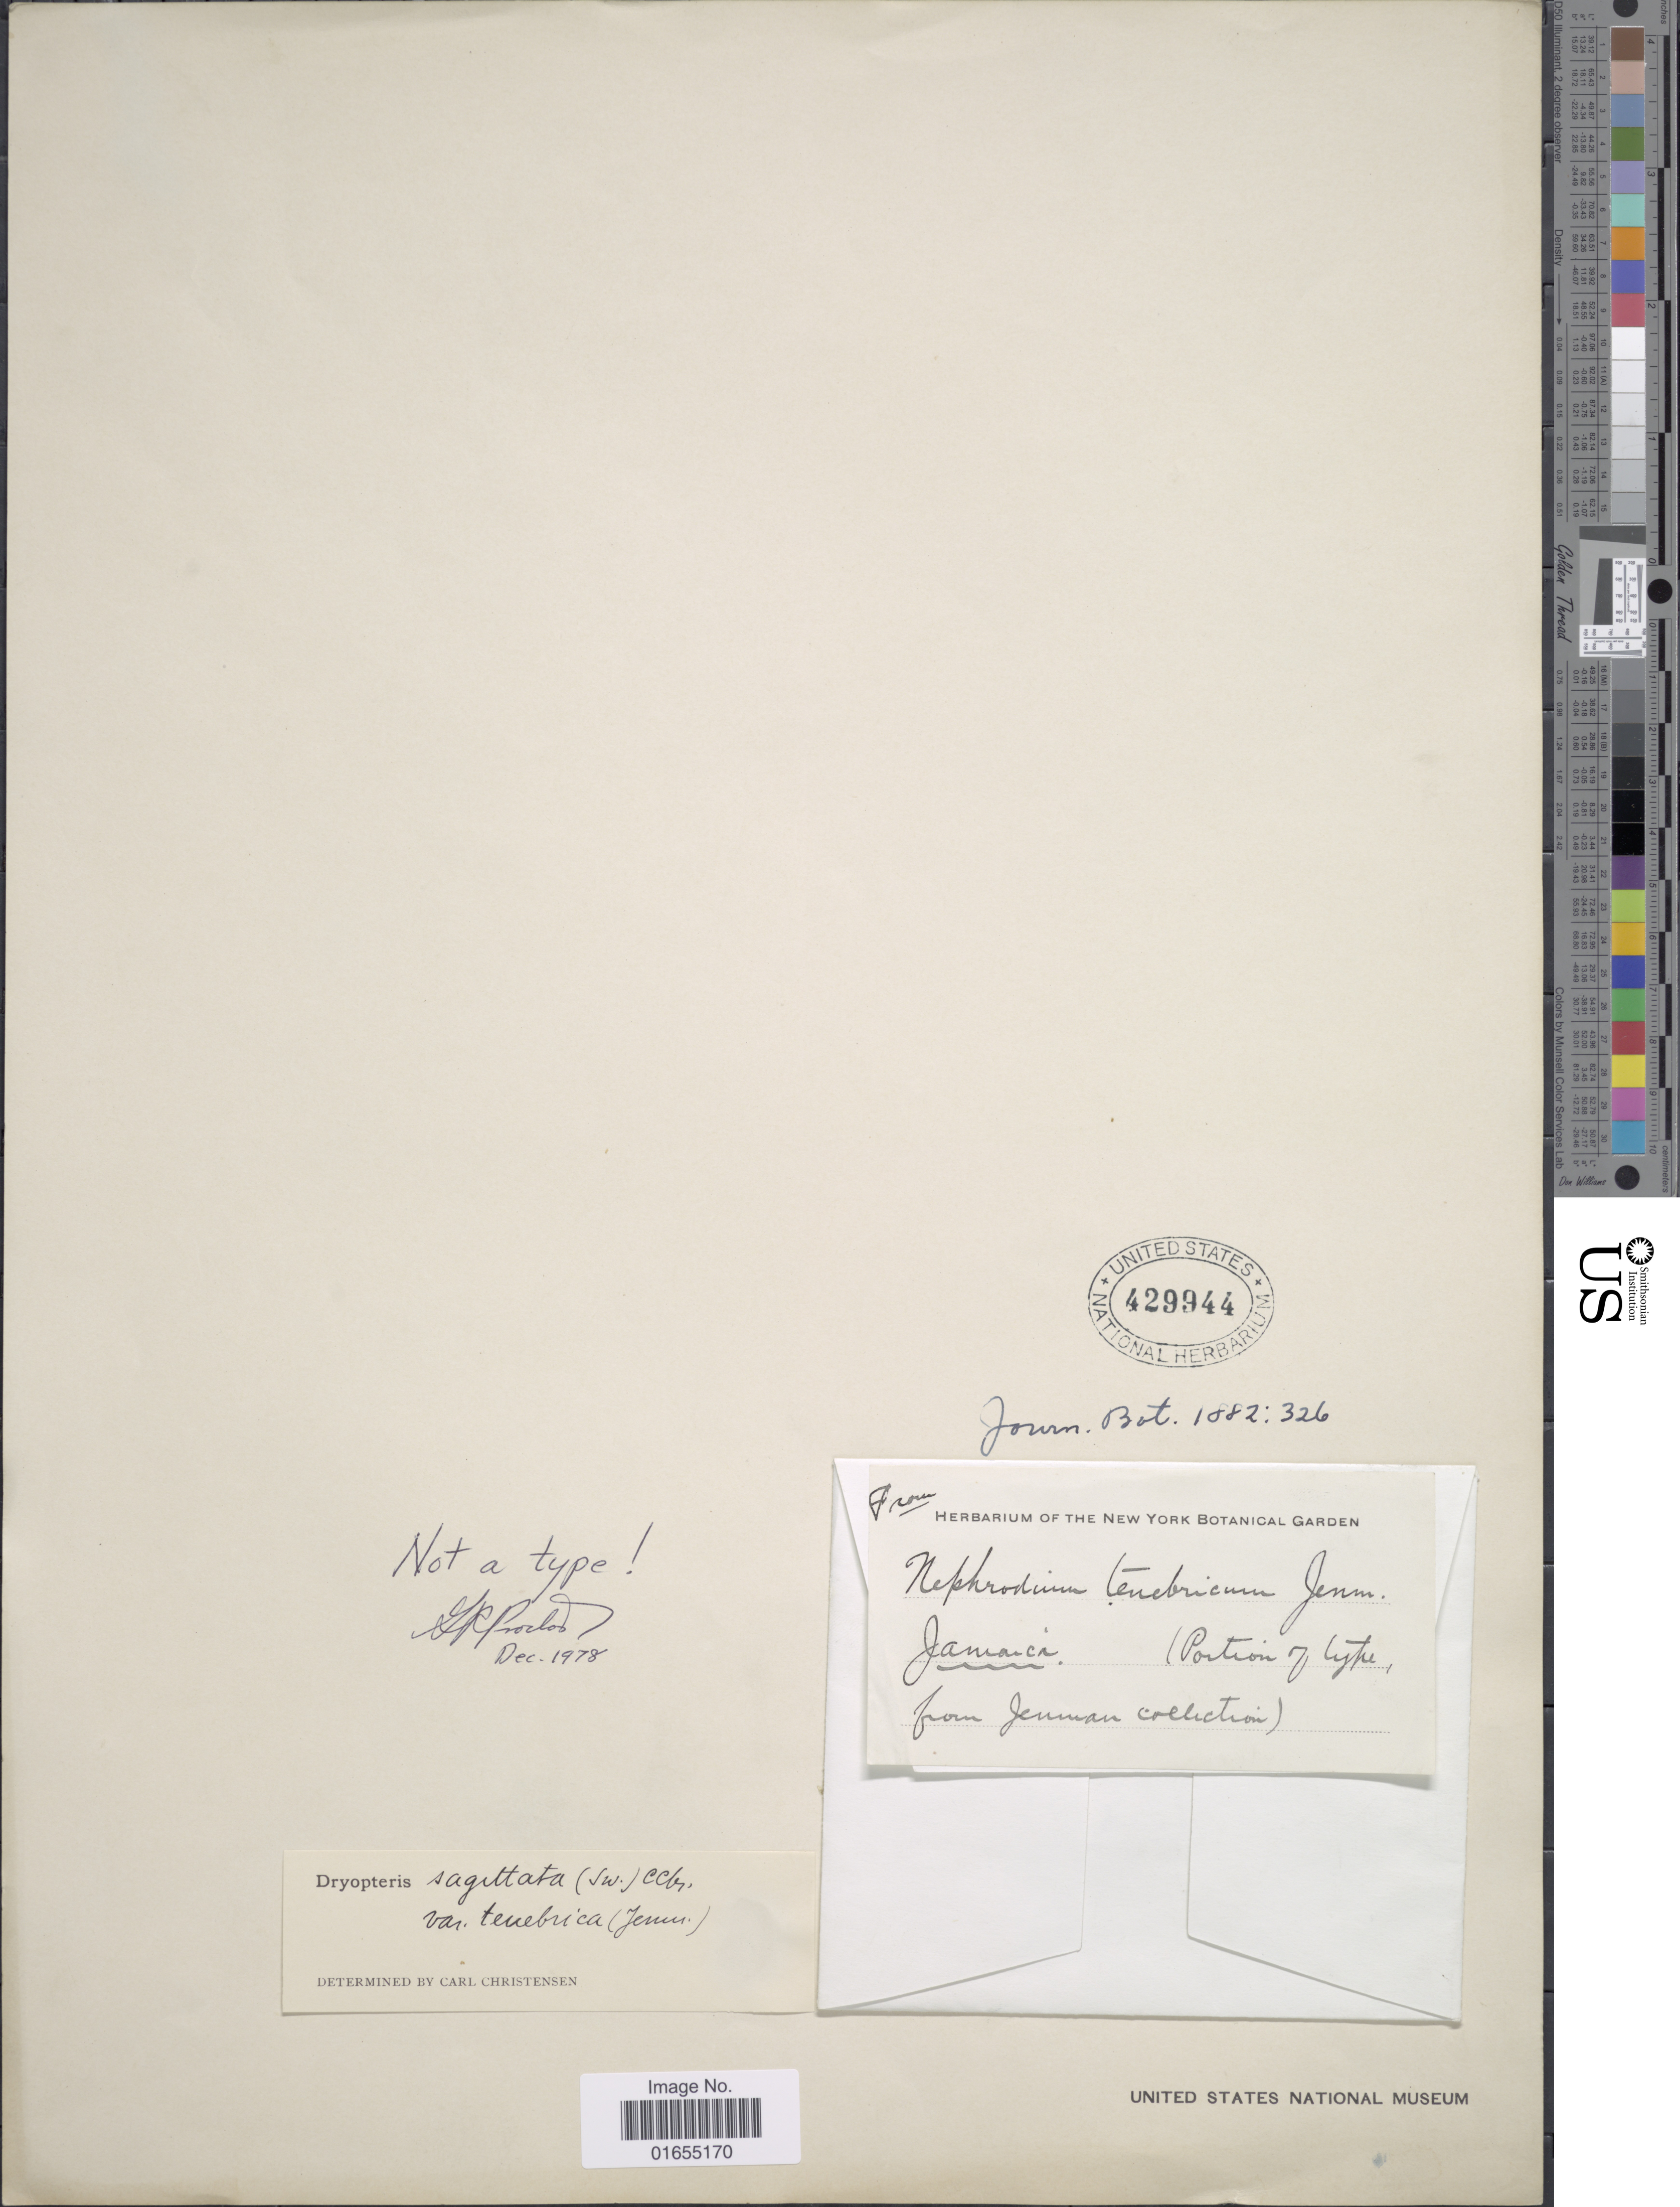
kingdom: Plantae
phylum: Tracheophyta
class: Polypodiopsida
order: Polypodiales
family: Thelypteridaceae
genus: Goniopteris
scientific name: Goniopteris tenebrica (Jenman) comb. nov., ined 2015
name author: (Jenman)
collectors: -. Jenman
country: Jamaica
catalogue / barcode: US 429944